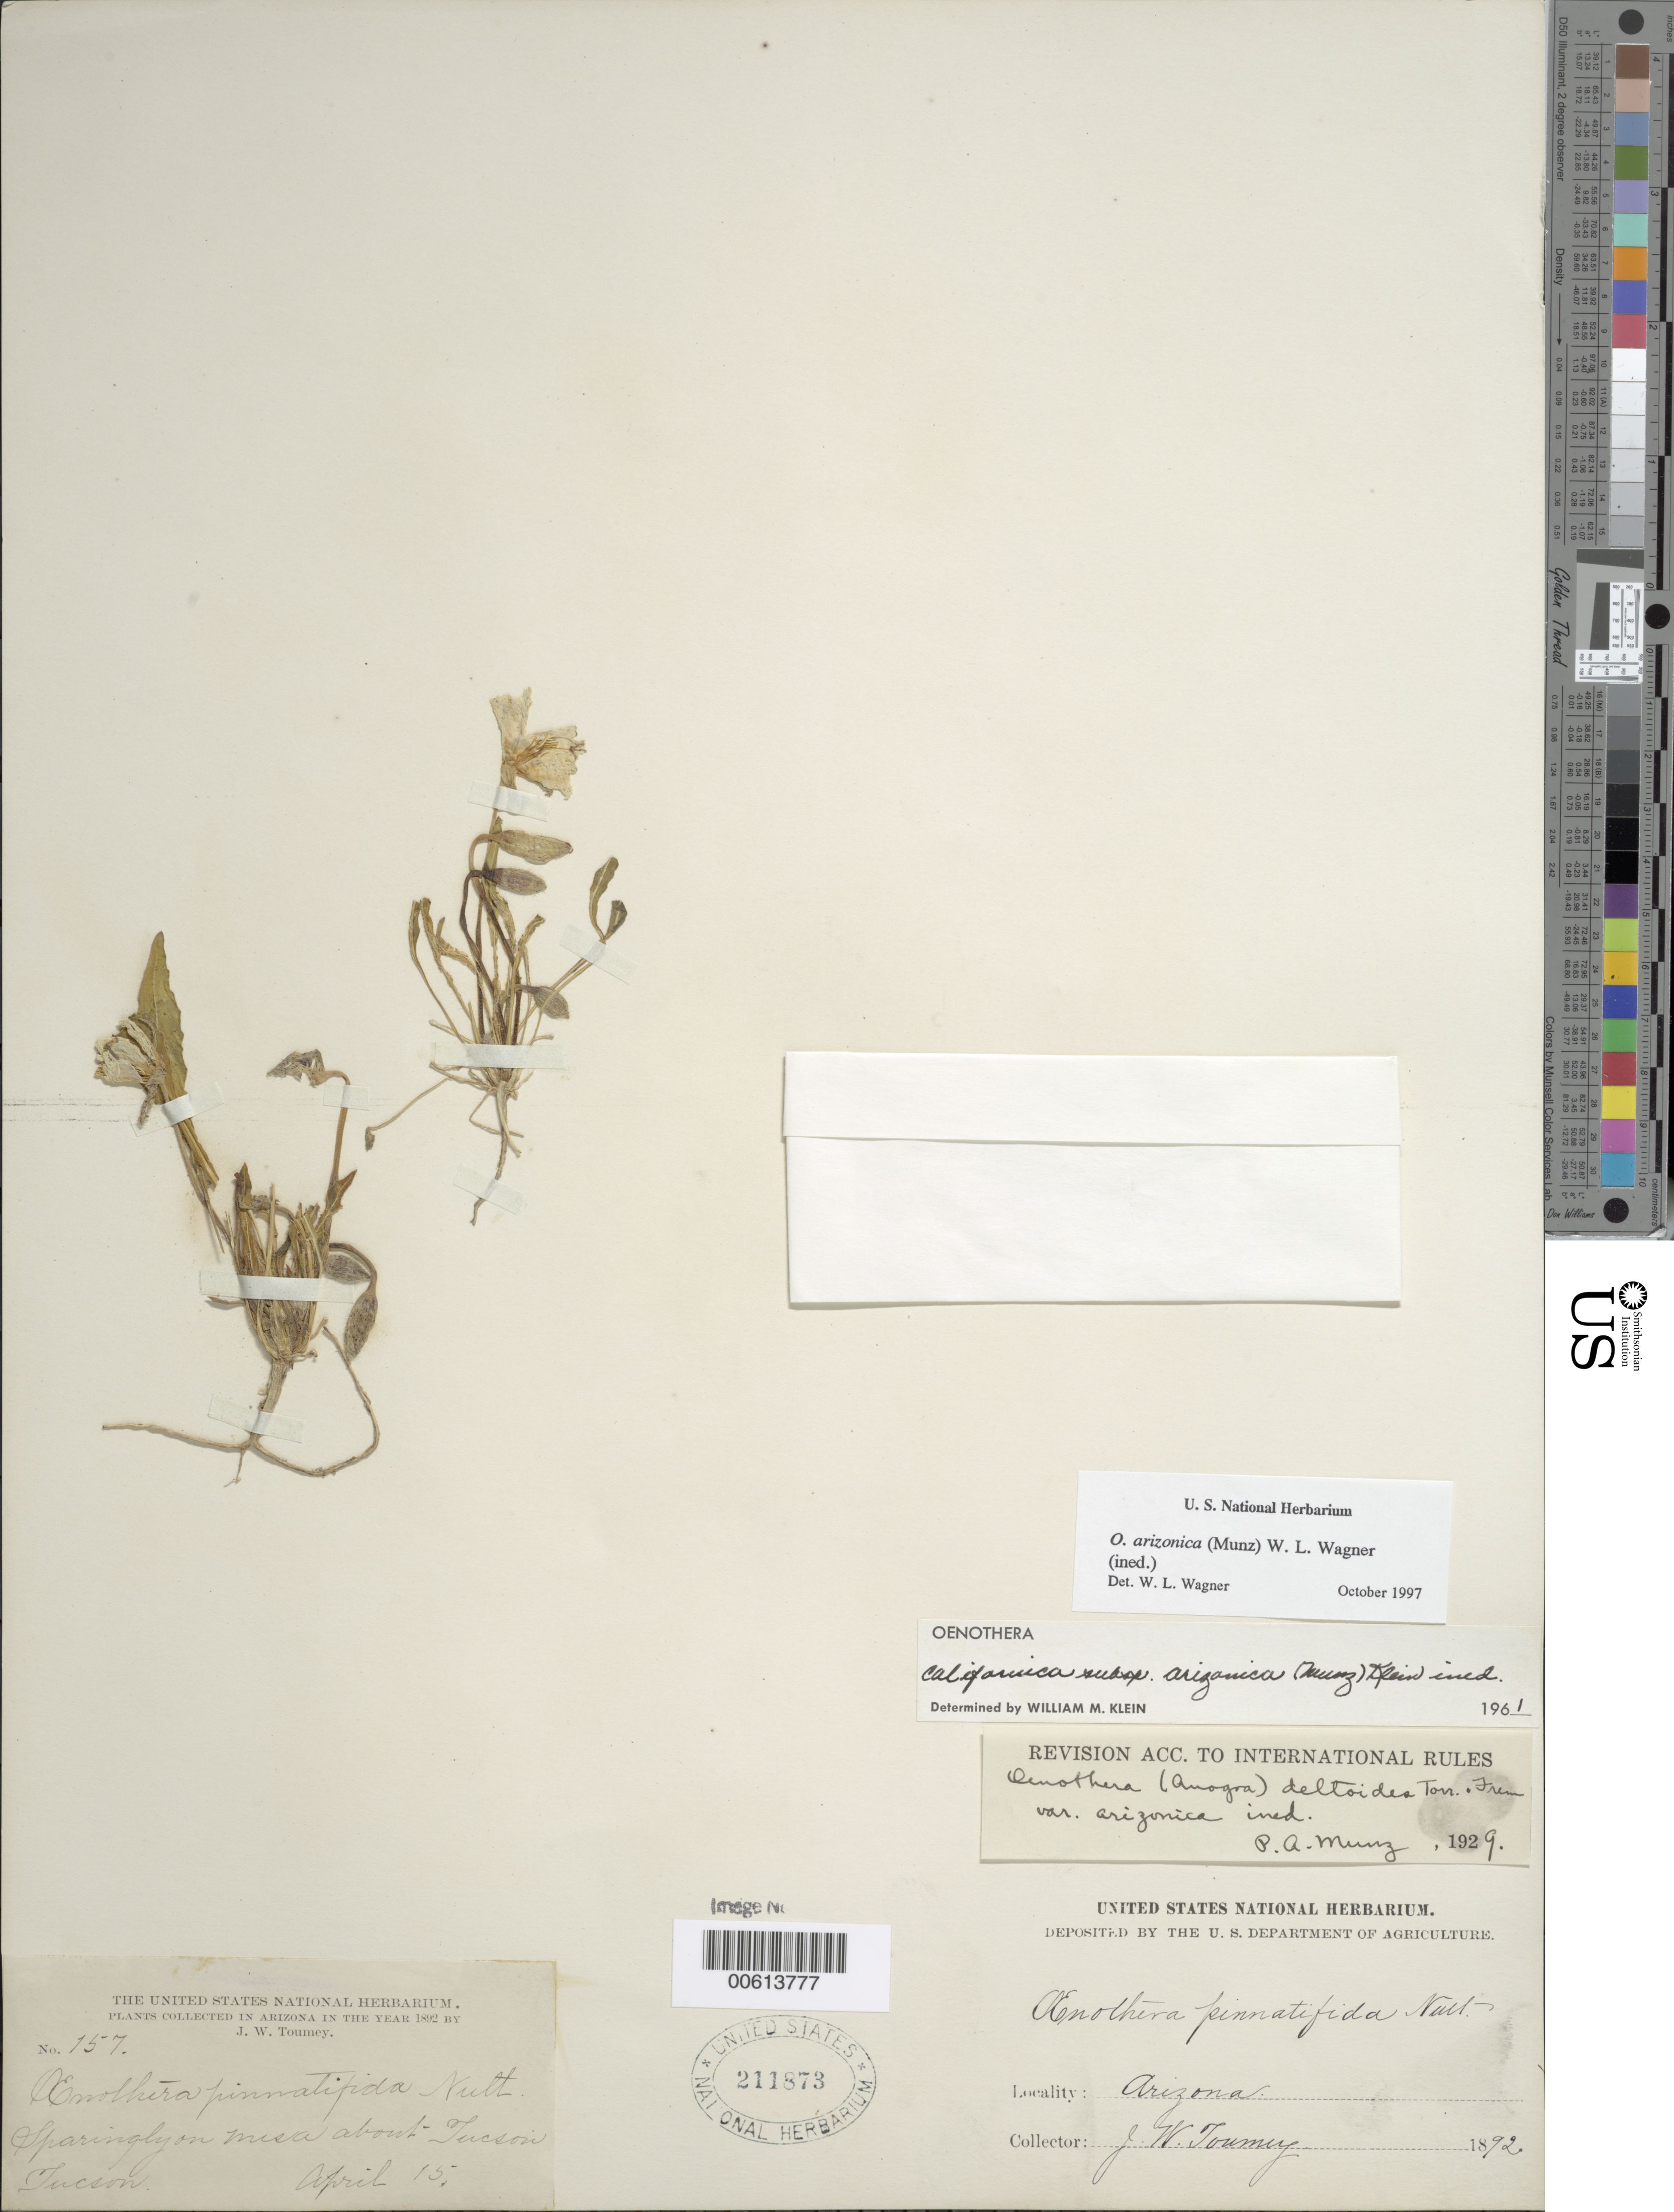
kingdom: Plantae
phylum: Tracheophyta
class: Magnoliopsida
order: Myrtales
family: Onagraceae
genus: Oenothera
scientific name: Oenothera arizonica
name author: (Munz) W.L. Wagner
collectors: J. W. Toumey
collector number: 157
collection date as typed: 15 Apr 1892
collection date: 1892-04-15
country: United States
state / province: Arizona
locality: Tucson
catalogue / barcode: US 221873